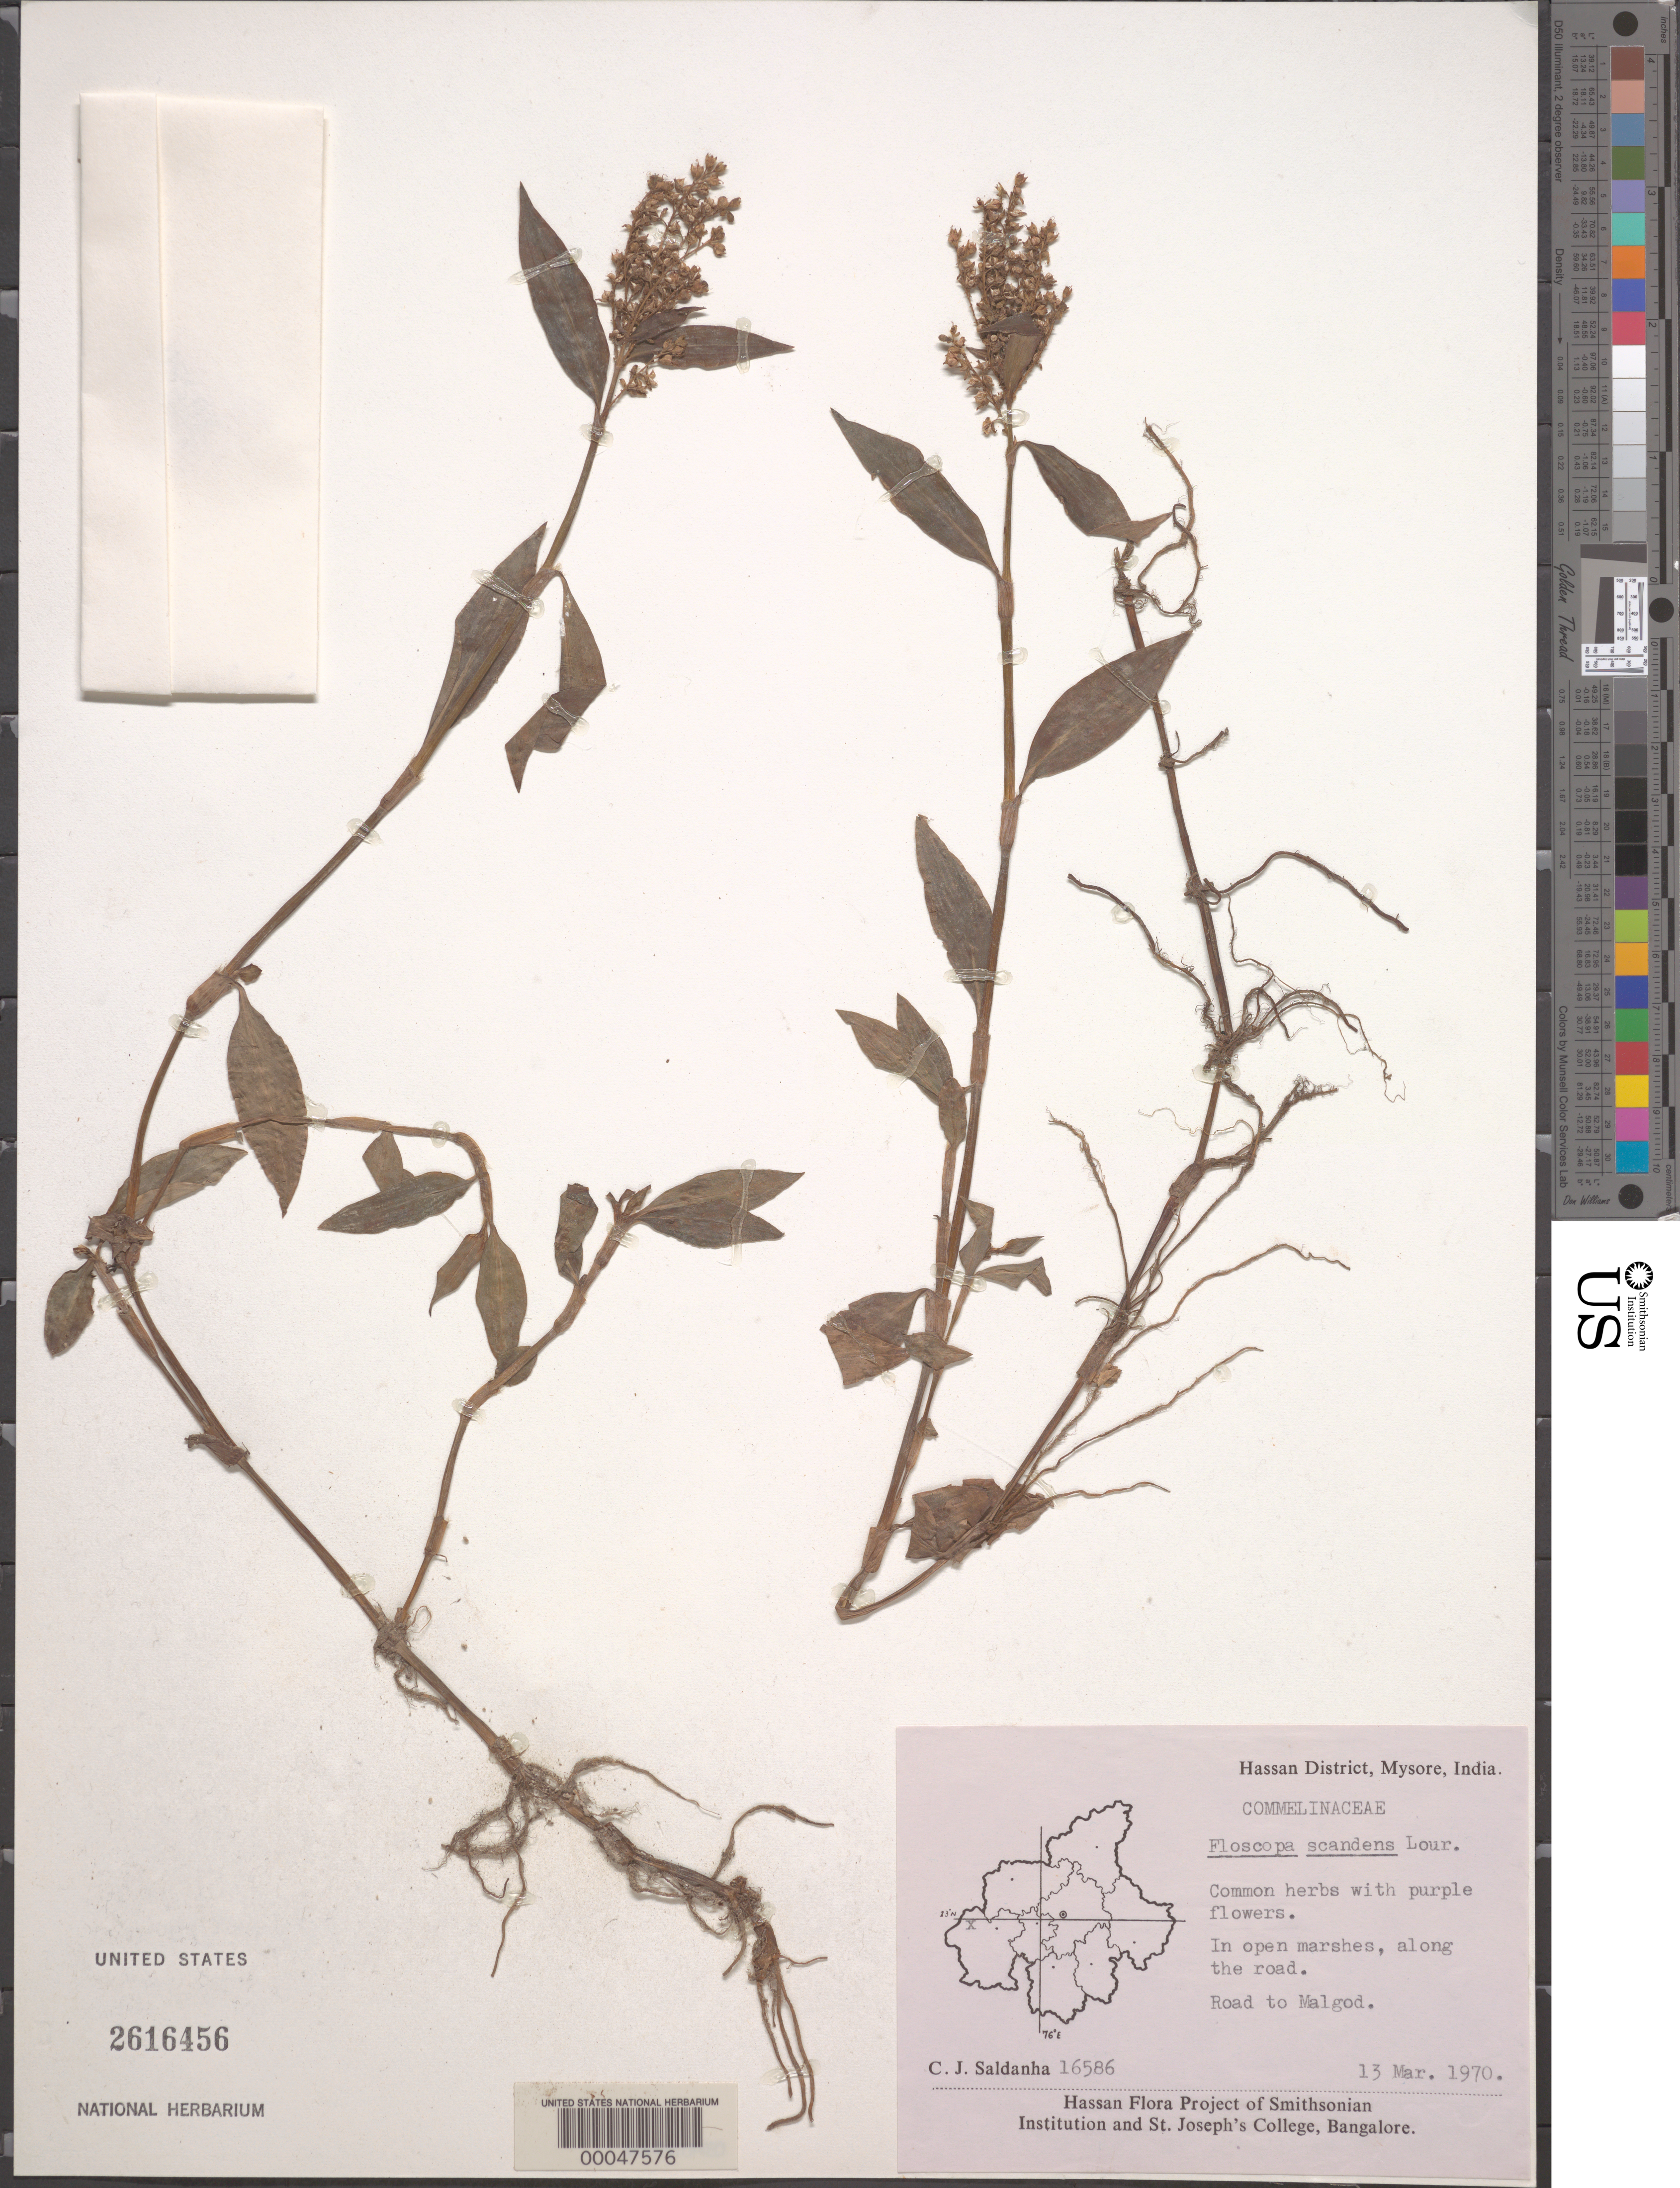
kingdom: Plantae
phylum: Tracheophyta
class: Liliopsida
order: Commelinales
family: Commelinaceae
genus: Floscopa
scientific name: Floscopa scandens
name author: Lour.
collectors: C. J. Saldanha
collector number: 16586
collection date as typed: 13 Mar 1970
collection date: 1970-03-13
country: India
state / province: Karnataka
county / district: Hassan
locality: Road to malgod, mysore state [mysore state = karnataka.]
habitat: Open roadside marsh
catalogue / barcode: US 2616456